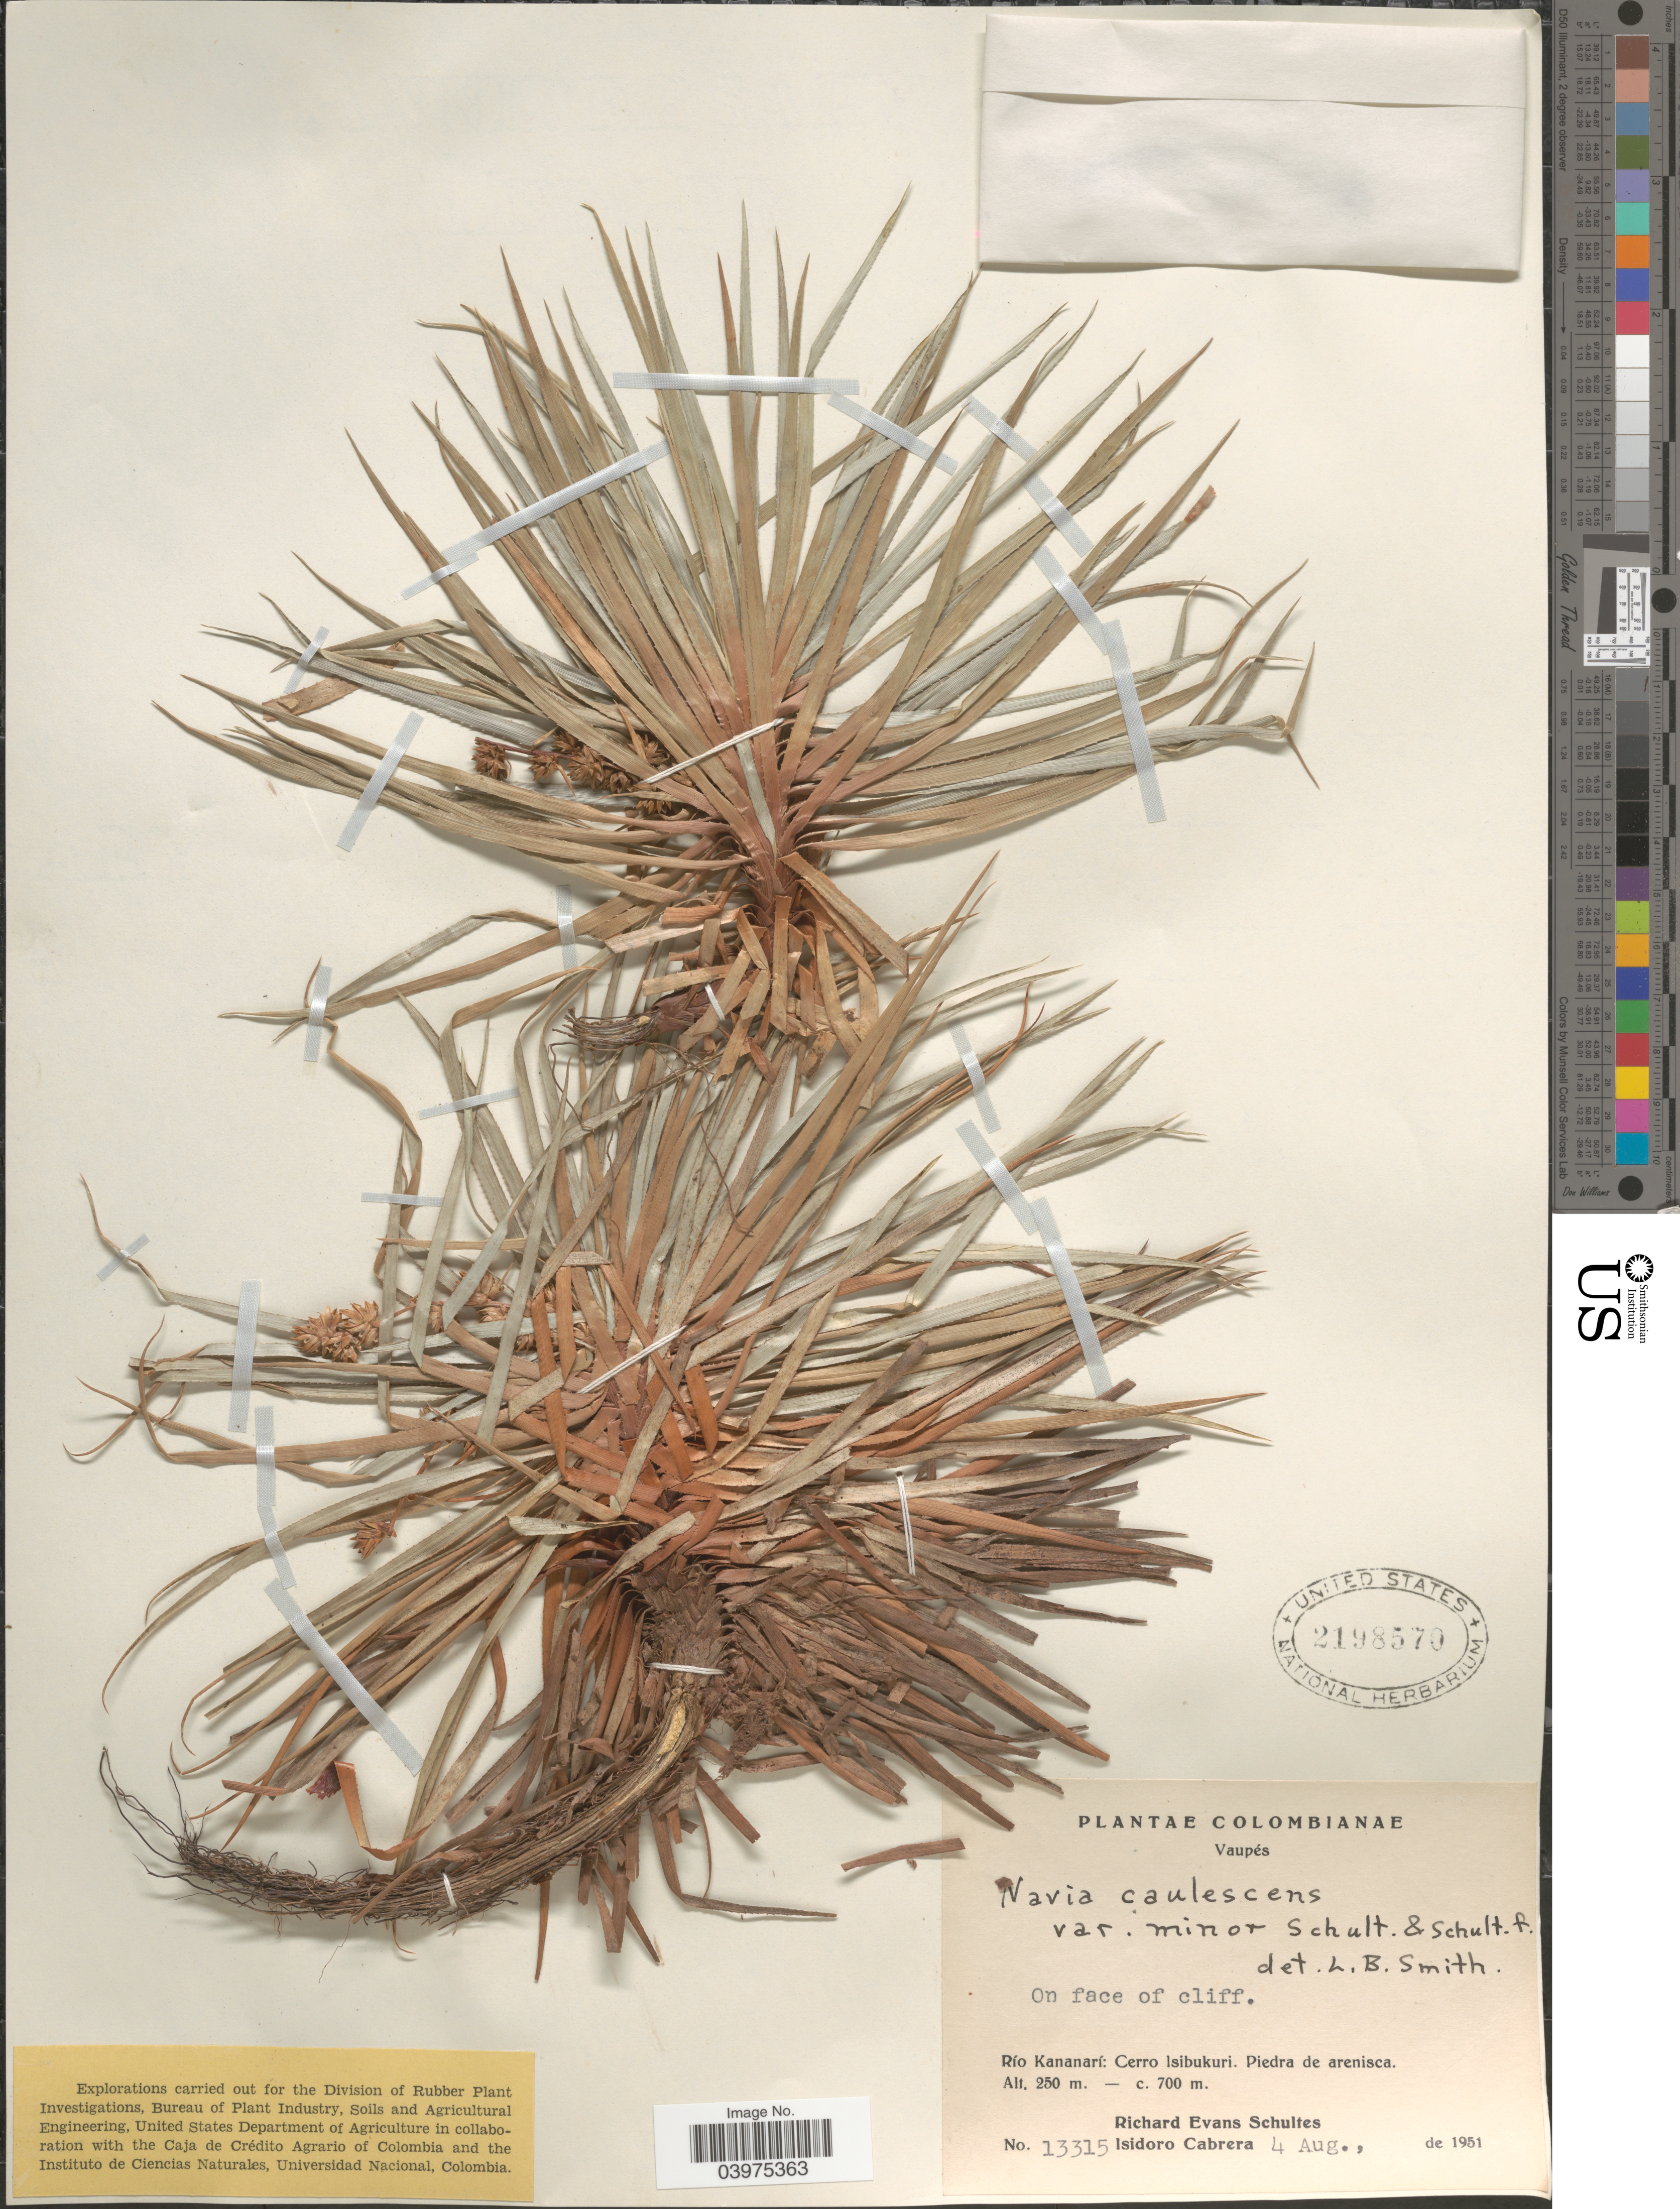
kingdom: Plantae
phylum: Tracheophyta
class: Liliopsida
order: Poales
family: Bromeliaceae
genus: Navia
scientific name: Navia caulescens var. minor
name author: Schult. f.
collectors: R. E. Schultes & I. Cabrera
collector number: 13315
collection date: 1951-08-04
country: Colombia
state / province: Vaupés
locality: Río Kananarí: Cerro Isibukuri. Piedra de arenisca.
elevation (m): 250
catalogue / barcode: US 2198570